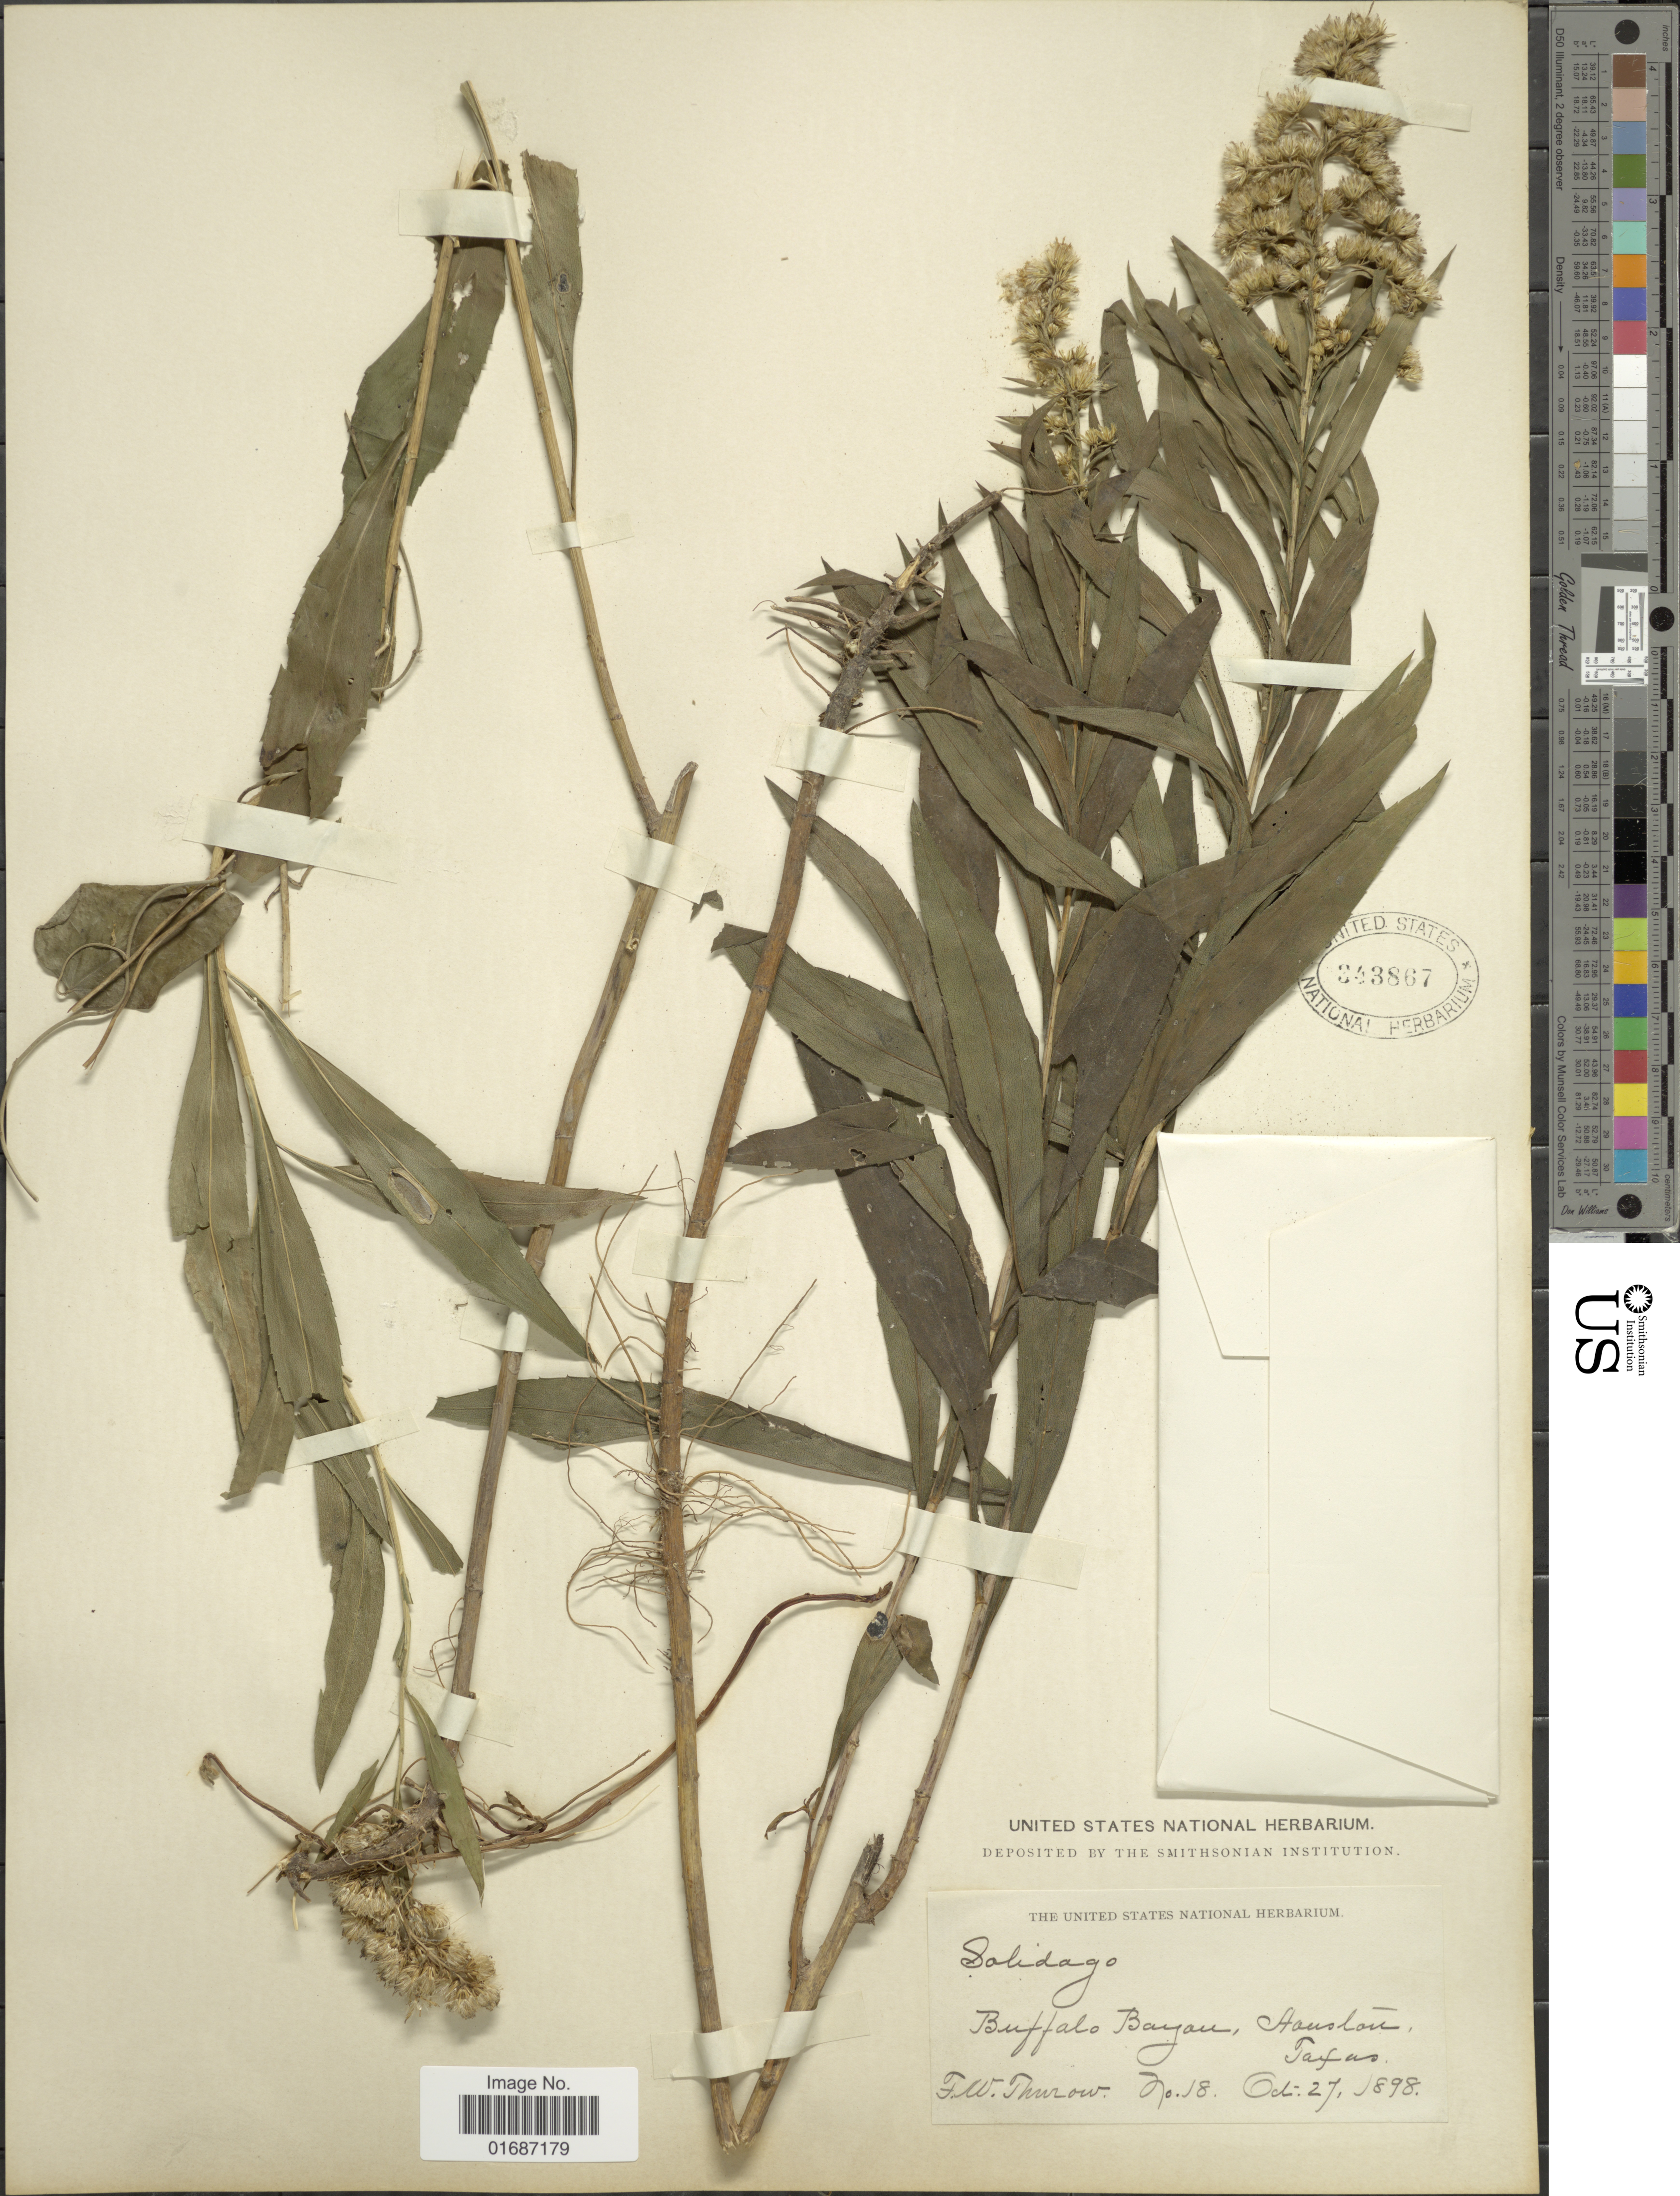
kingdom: Plantae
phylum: Tracheophyta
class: Magnoliopsida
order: Asterales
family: Asteraceae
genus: Solidago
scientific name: Solidago gigantea var. leiophylla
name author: Fernald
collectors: F. W. Thurow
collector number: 18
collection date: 1898-10-27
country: United States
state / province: Texas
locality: Buffalo Bayan, Houston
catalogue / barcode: US 343867